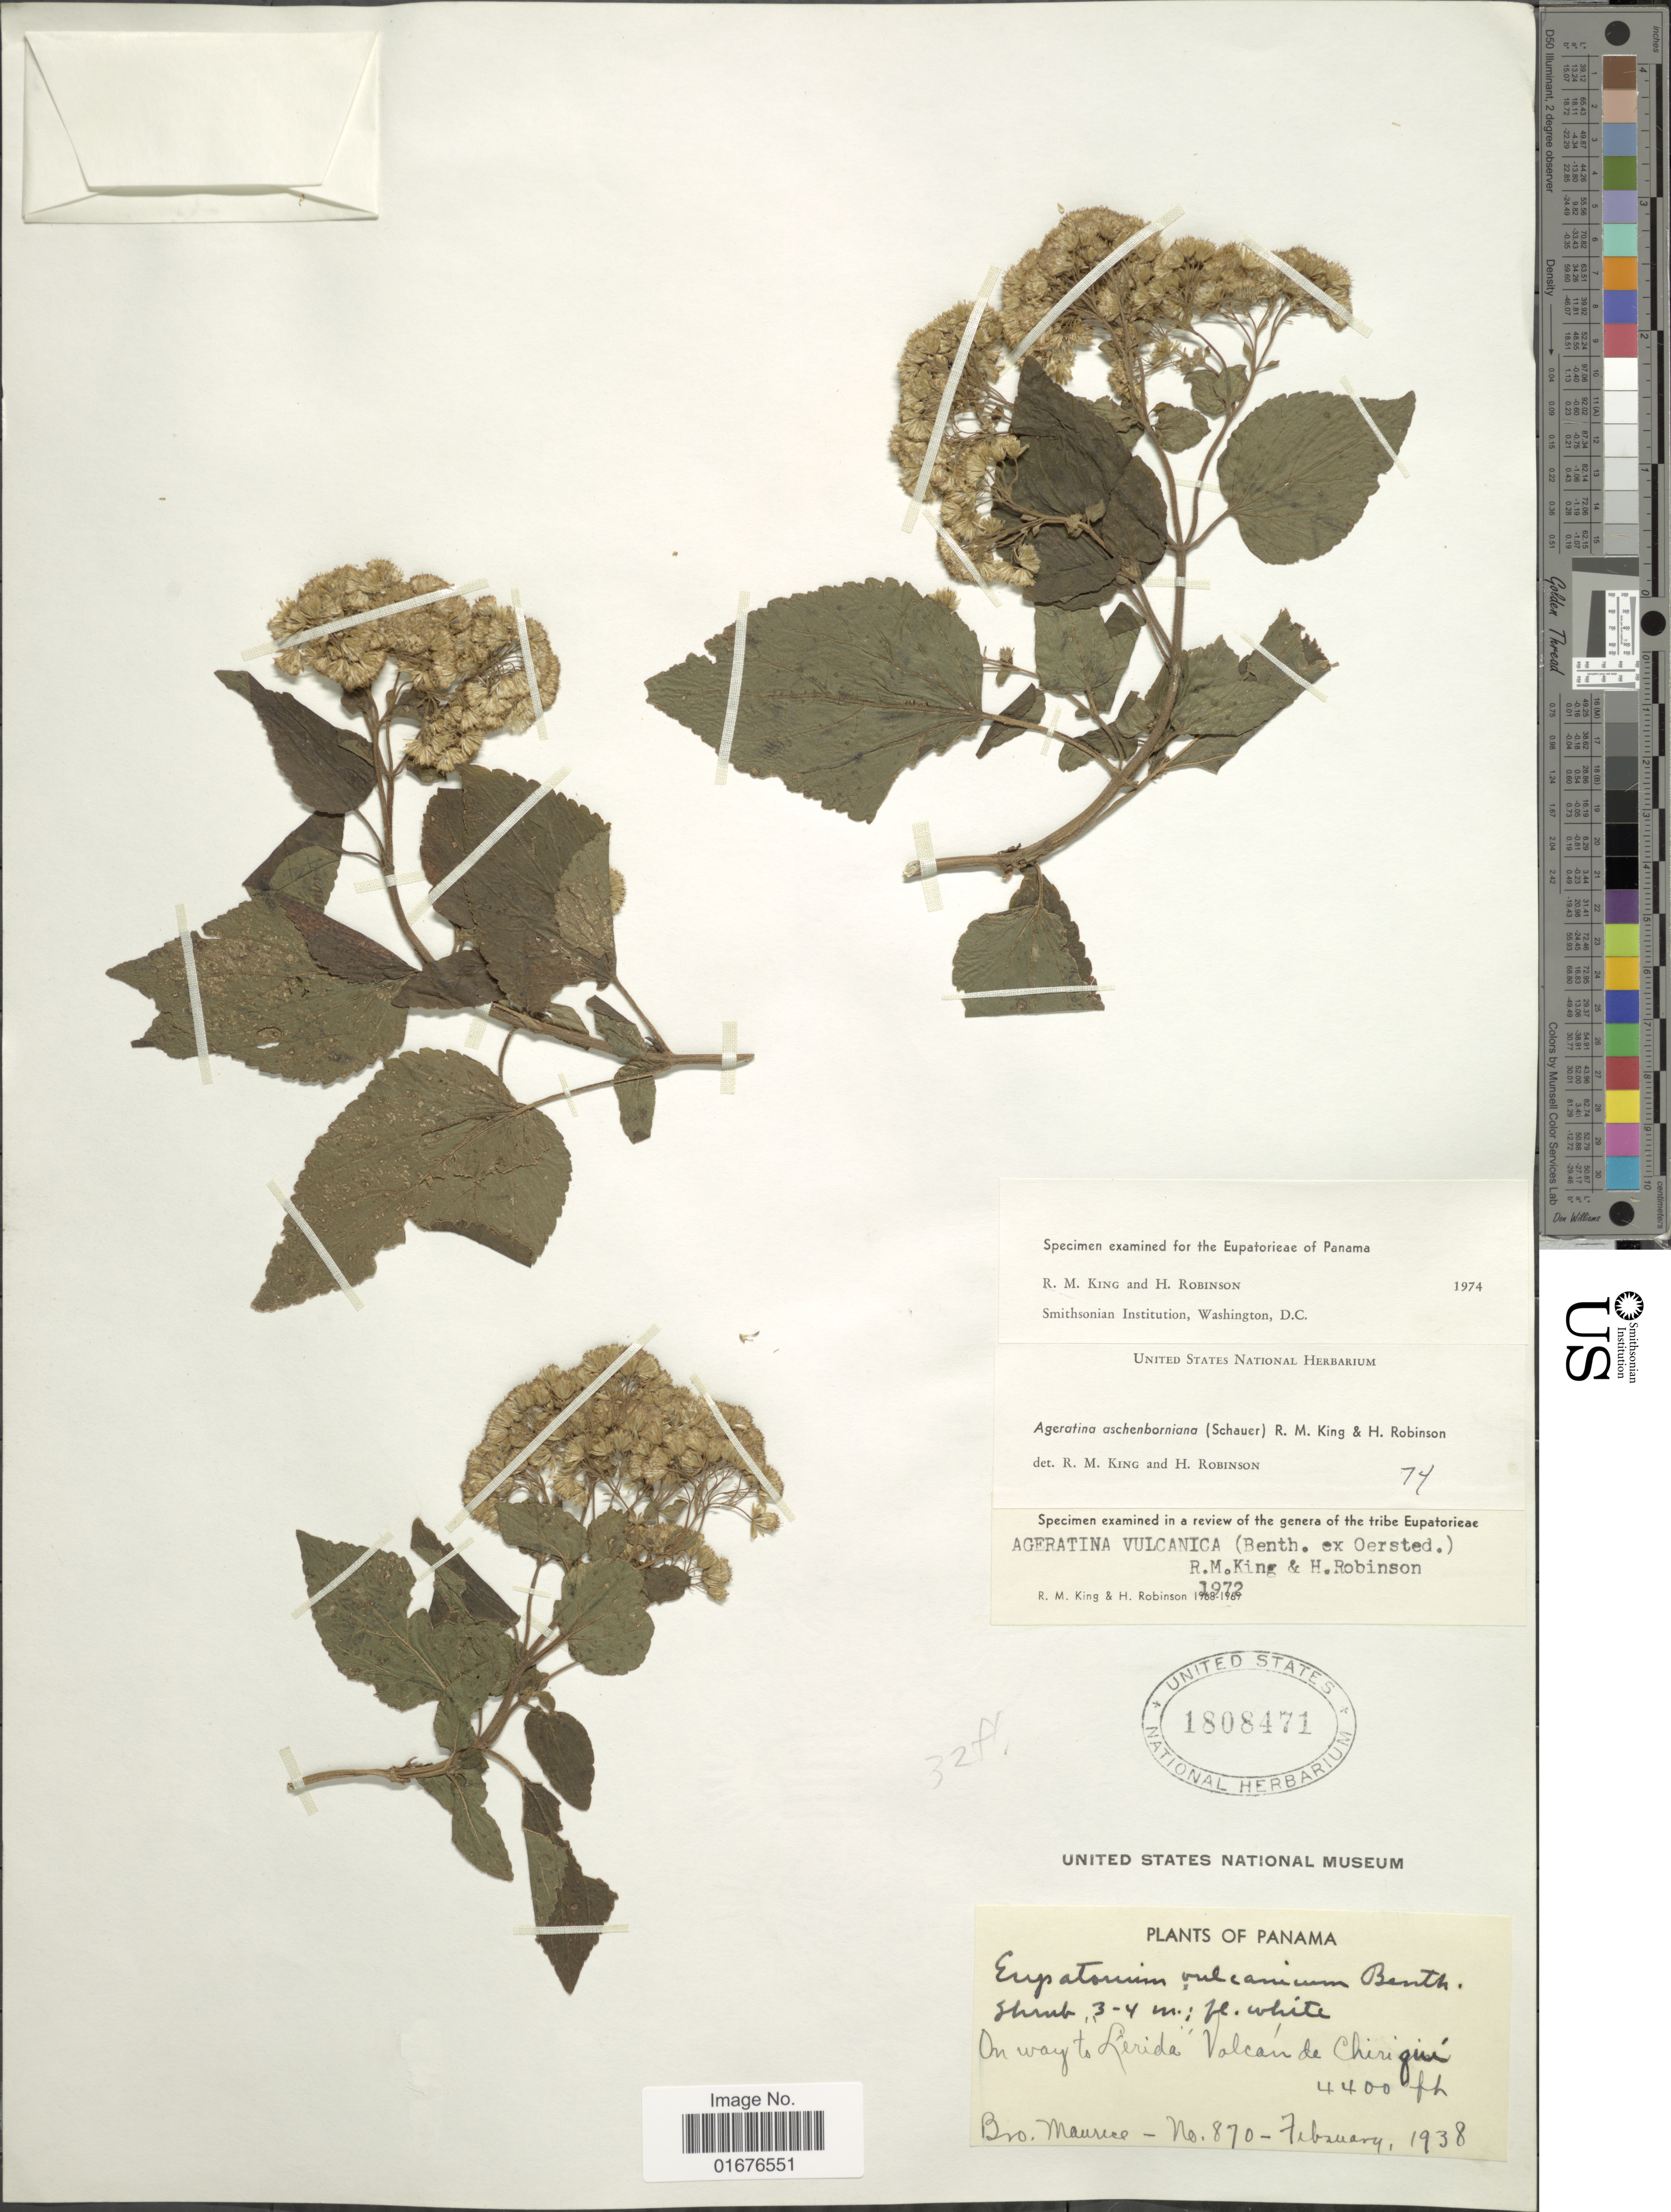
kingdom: Plantae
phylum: Tracheophyta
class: Magnoliopsida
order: Asterales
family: Asteraceae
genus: Ageratina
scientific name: Ageratina pichinchensis var. bustamenta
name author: (DC.) R.M. King & H. Rob.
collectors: B. Maurice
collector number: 870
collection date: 1938-02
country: Panama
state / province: Chiriqui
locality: On way to Lerida, Volcán de Chiriquí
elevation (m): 1341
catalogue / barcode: US 1808471